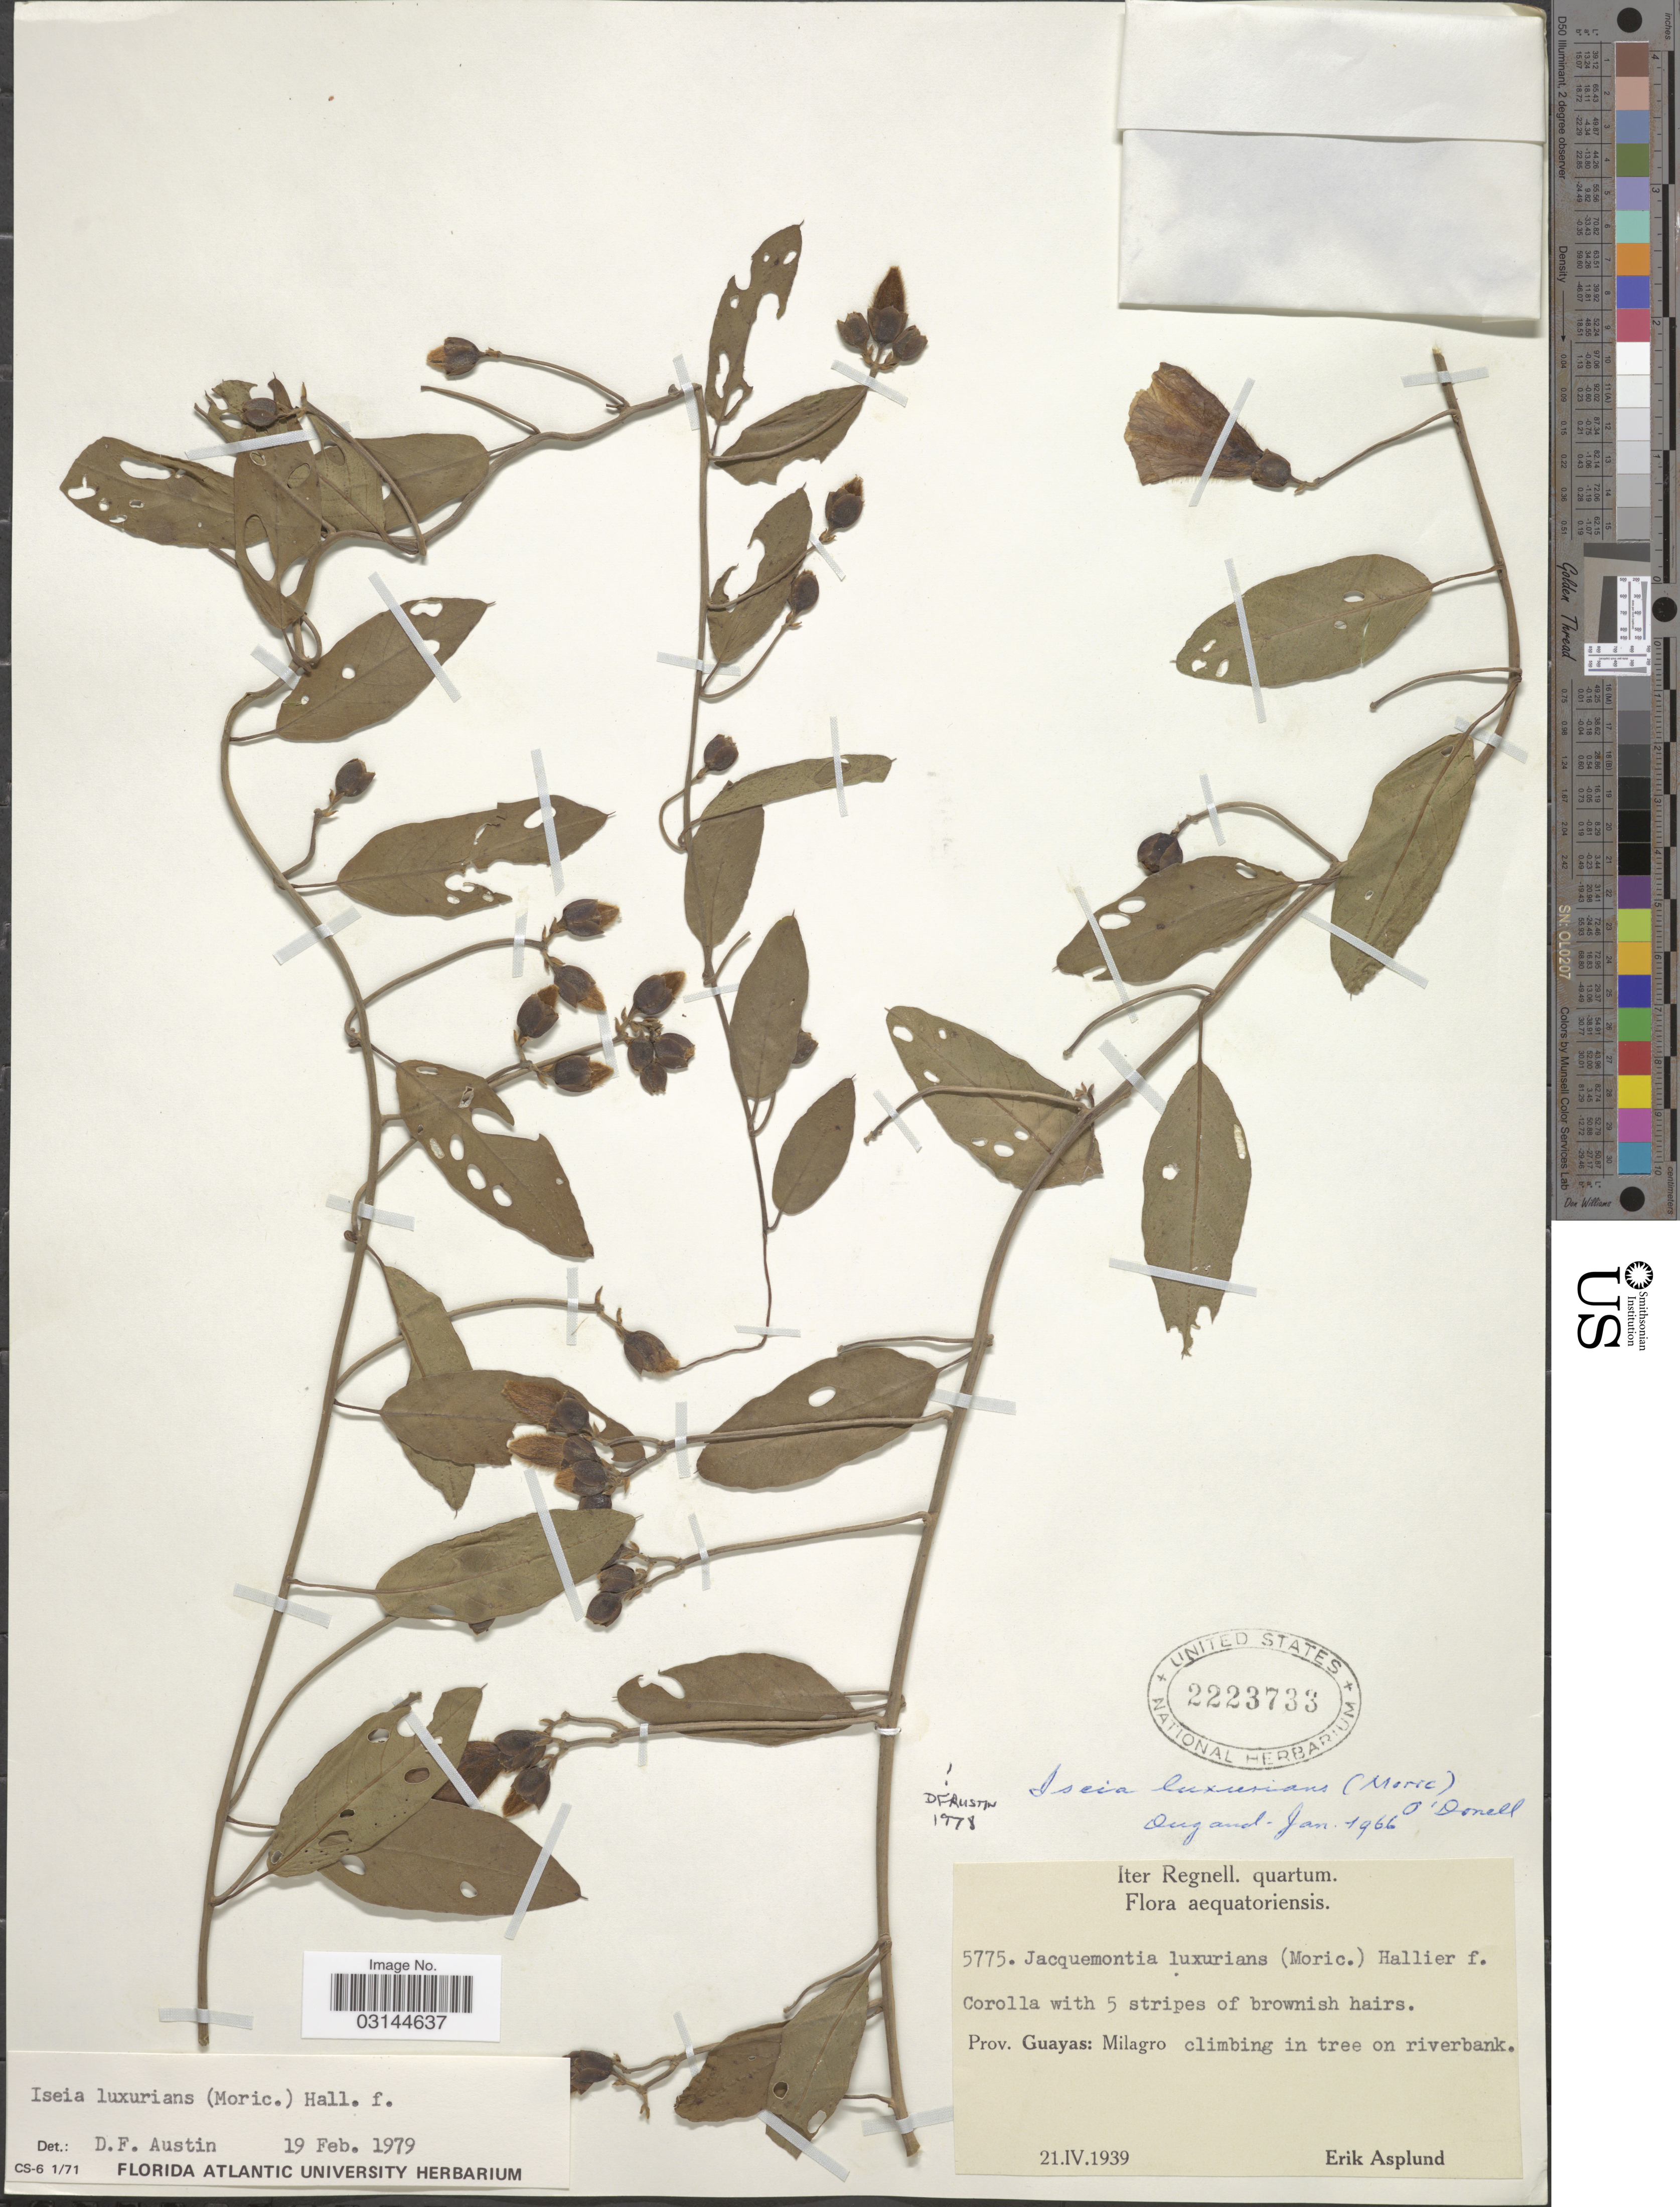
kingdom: Plantae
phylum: Tracheophyta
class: Magnoliopsida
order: Solanales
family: Convolvulaceae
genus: Aniseia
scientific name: Aniseia luxurians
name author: (Moric.) Athiê-Souza & Buril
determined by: Strong, Mark T., (BOT), Smithsonian Institution - National Museum of Natural History (UNITED STATES)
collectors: E. Asplund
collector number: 5775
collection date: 1939-04-21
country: Ecuador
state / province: Guayas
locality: Milagro climbing in tree on riverbank.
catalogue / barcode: US 2223733